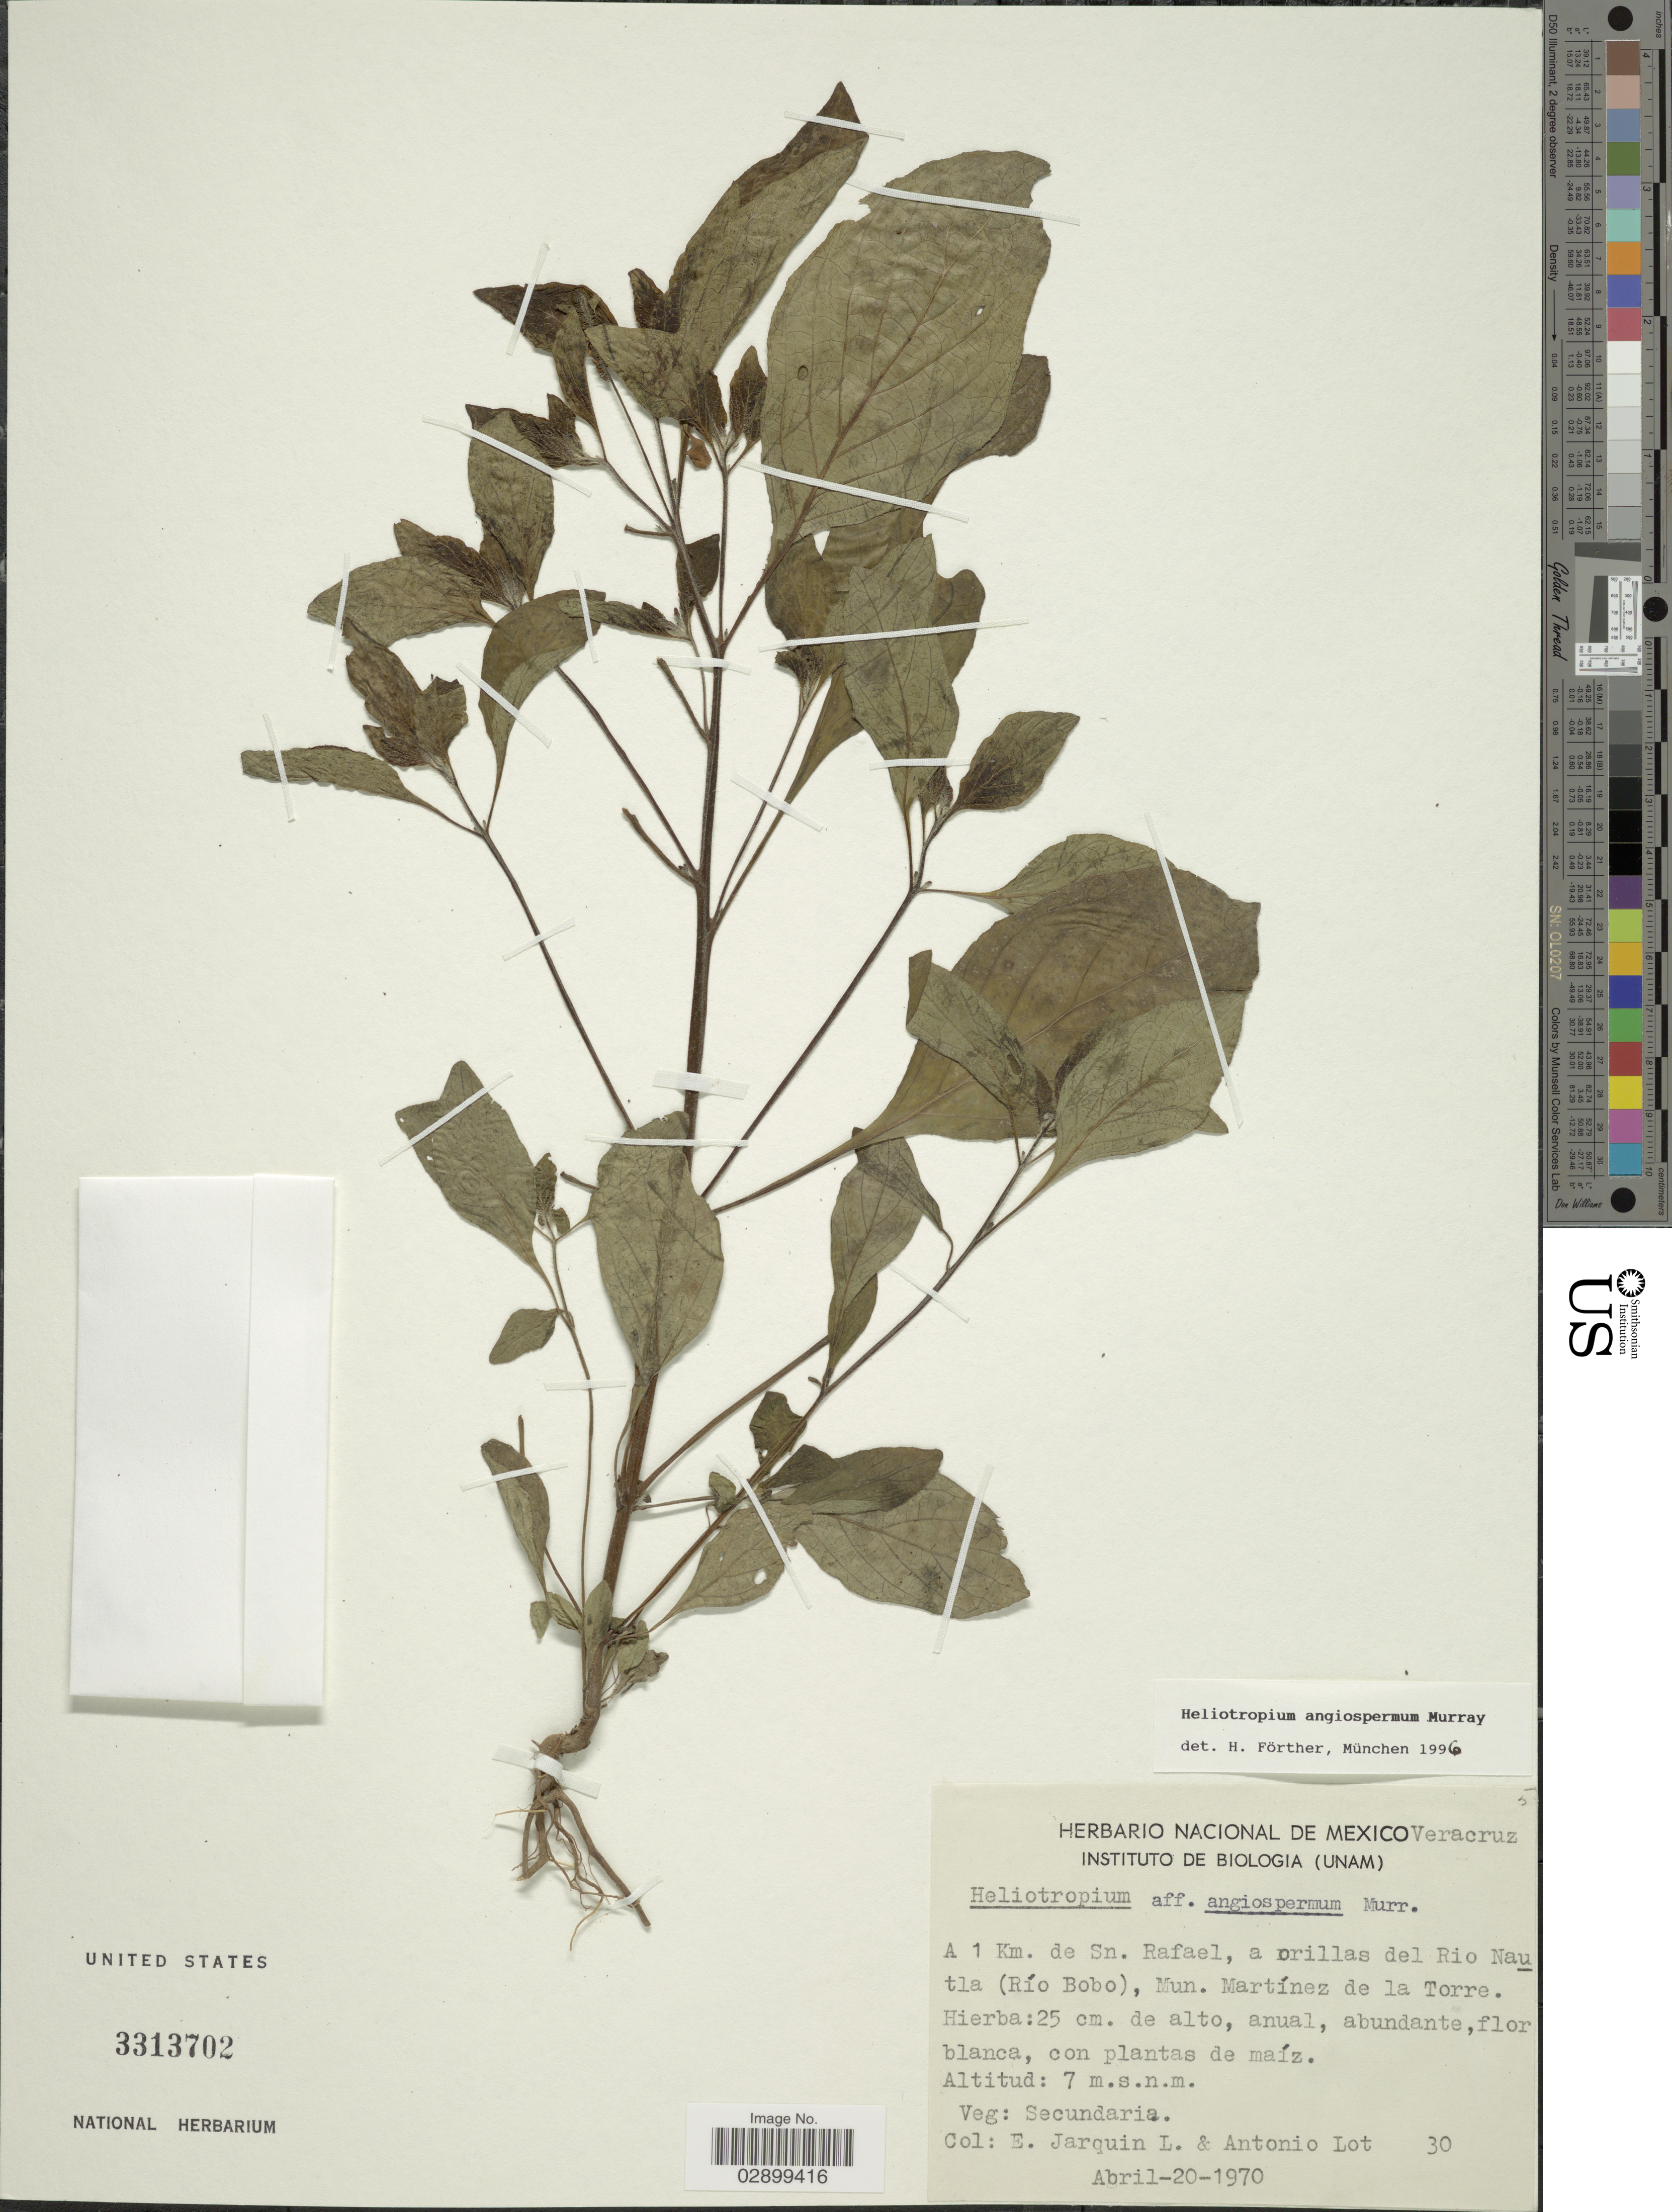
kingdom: Plantae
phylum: Tracheophyta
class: Magnoliopsida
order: Boraginales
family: Heliotropiaceae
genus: Heliotropium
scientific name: Heliotropium angiospermum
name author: Murray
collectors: E. Jarquin L. & Lot, A.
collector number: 30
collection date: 1970-04-20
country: Mexico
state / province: Veracruz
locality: A 1 Km. de San Rafael, a orillas del Rio Nautla (Río Bobo), Mun. Martínez de la Torre.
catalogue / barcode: US 3313702